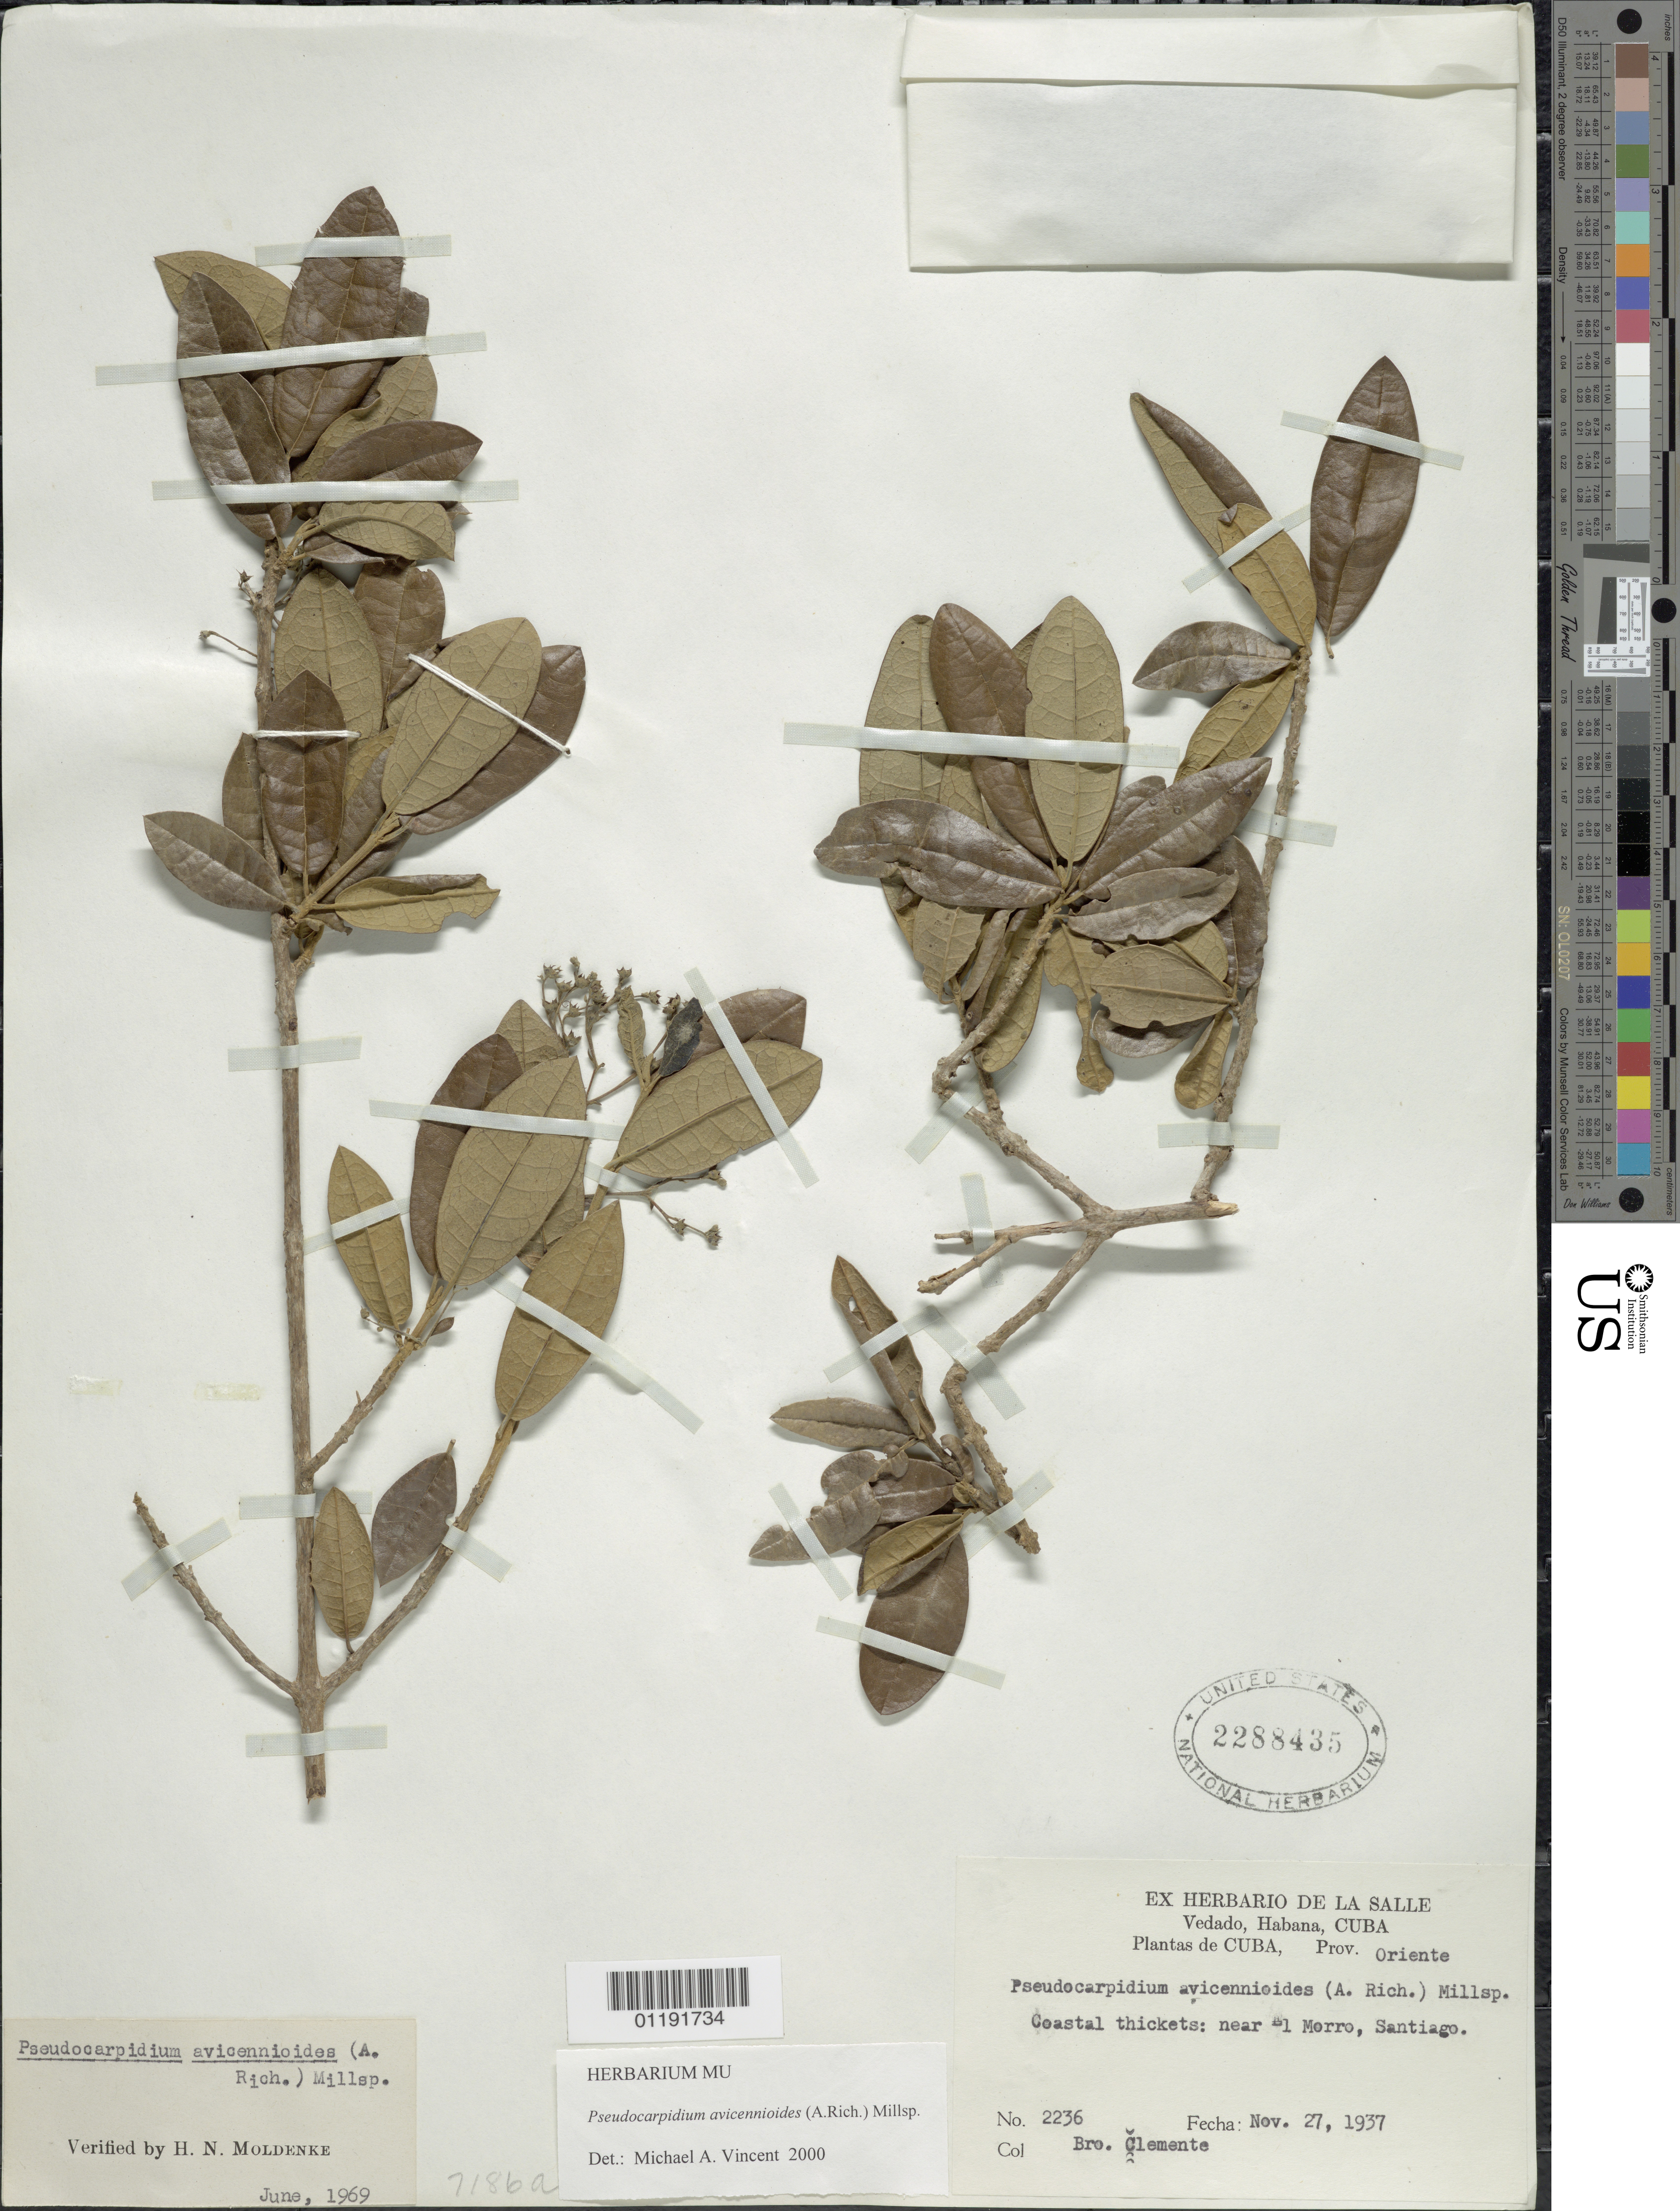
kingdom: Plantae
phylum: Tracheophyta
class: Magnoliopsida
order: Lamiales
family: Lamiaceae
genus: Pseudocarpidium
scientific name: Pseudocarpidium avicennioides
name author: (A. Rich.) Millsp.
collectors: Bro. Clemente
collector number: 2236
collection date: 1937-11-27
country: Cuba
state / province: Santiago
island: Cuba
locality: Near #1 Morro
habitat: Coastal thickets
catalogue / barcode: US 2288435